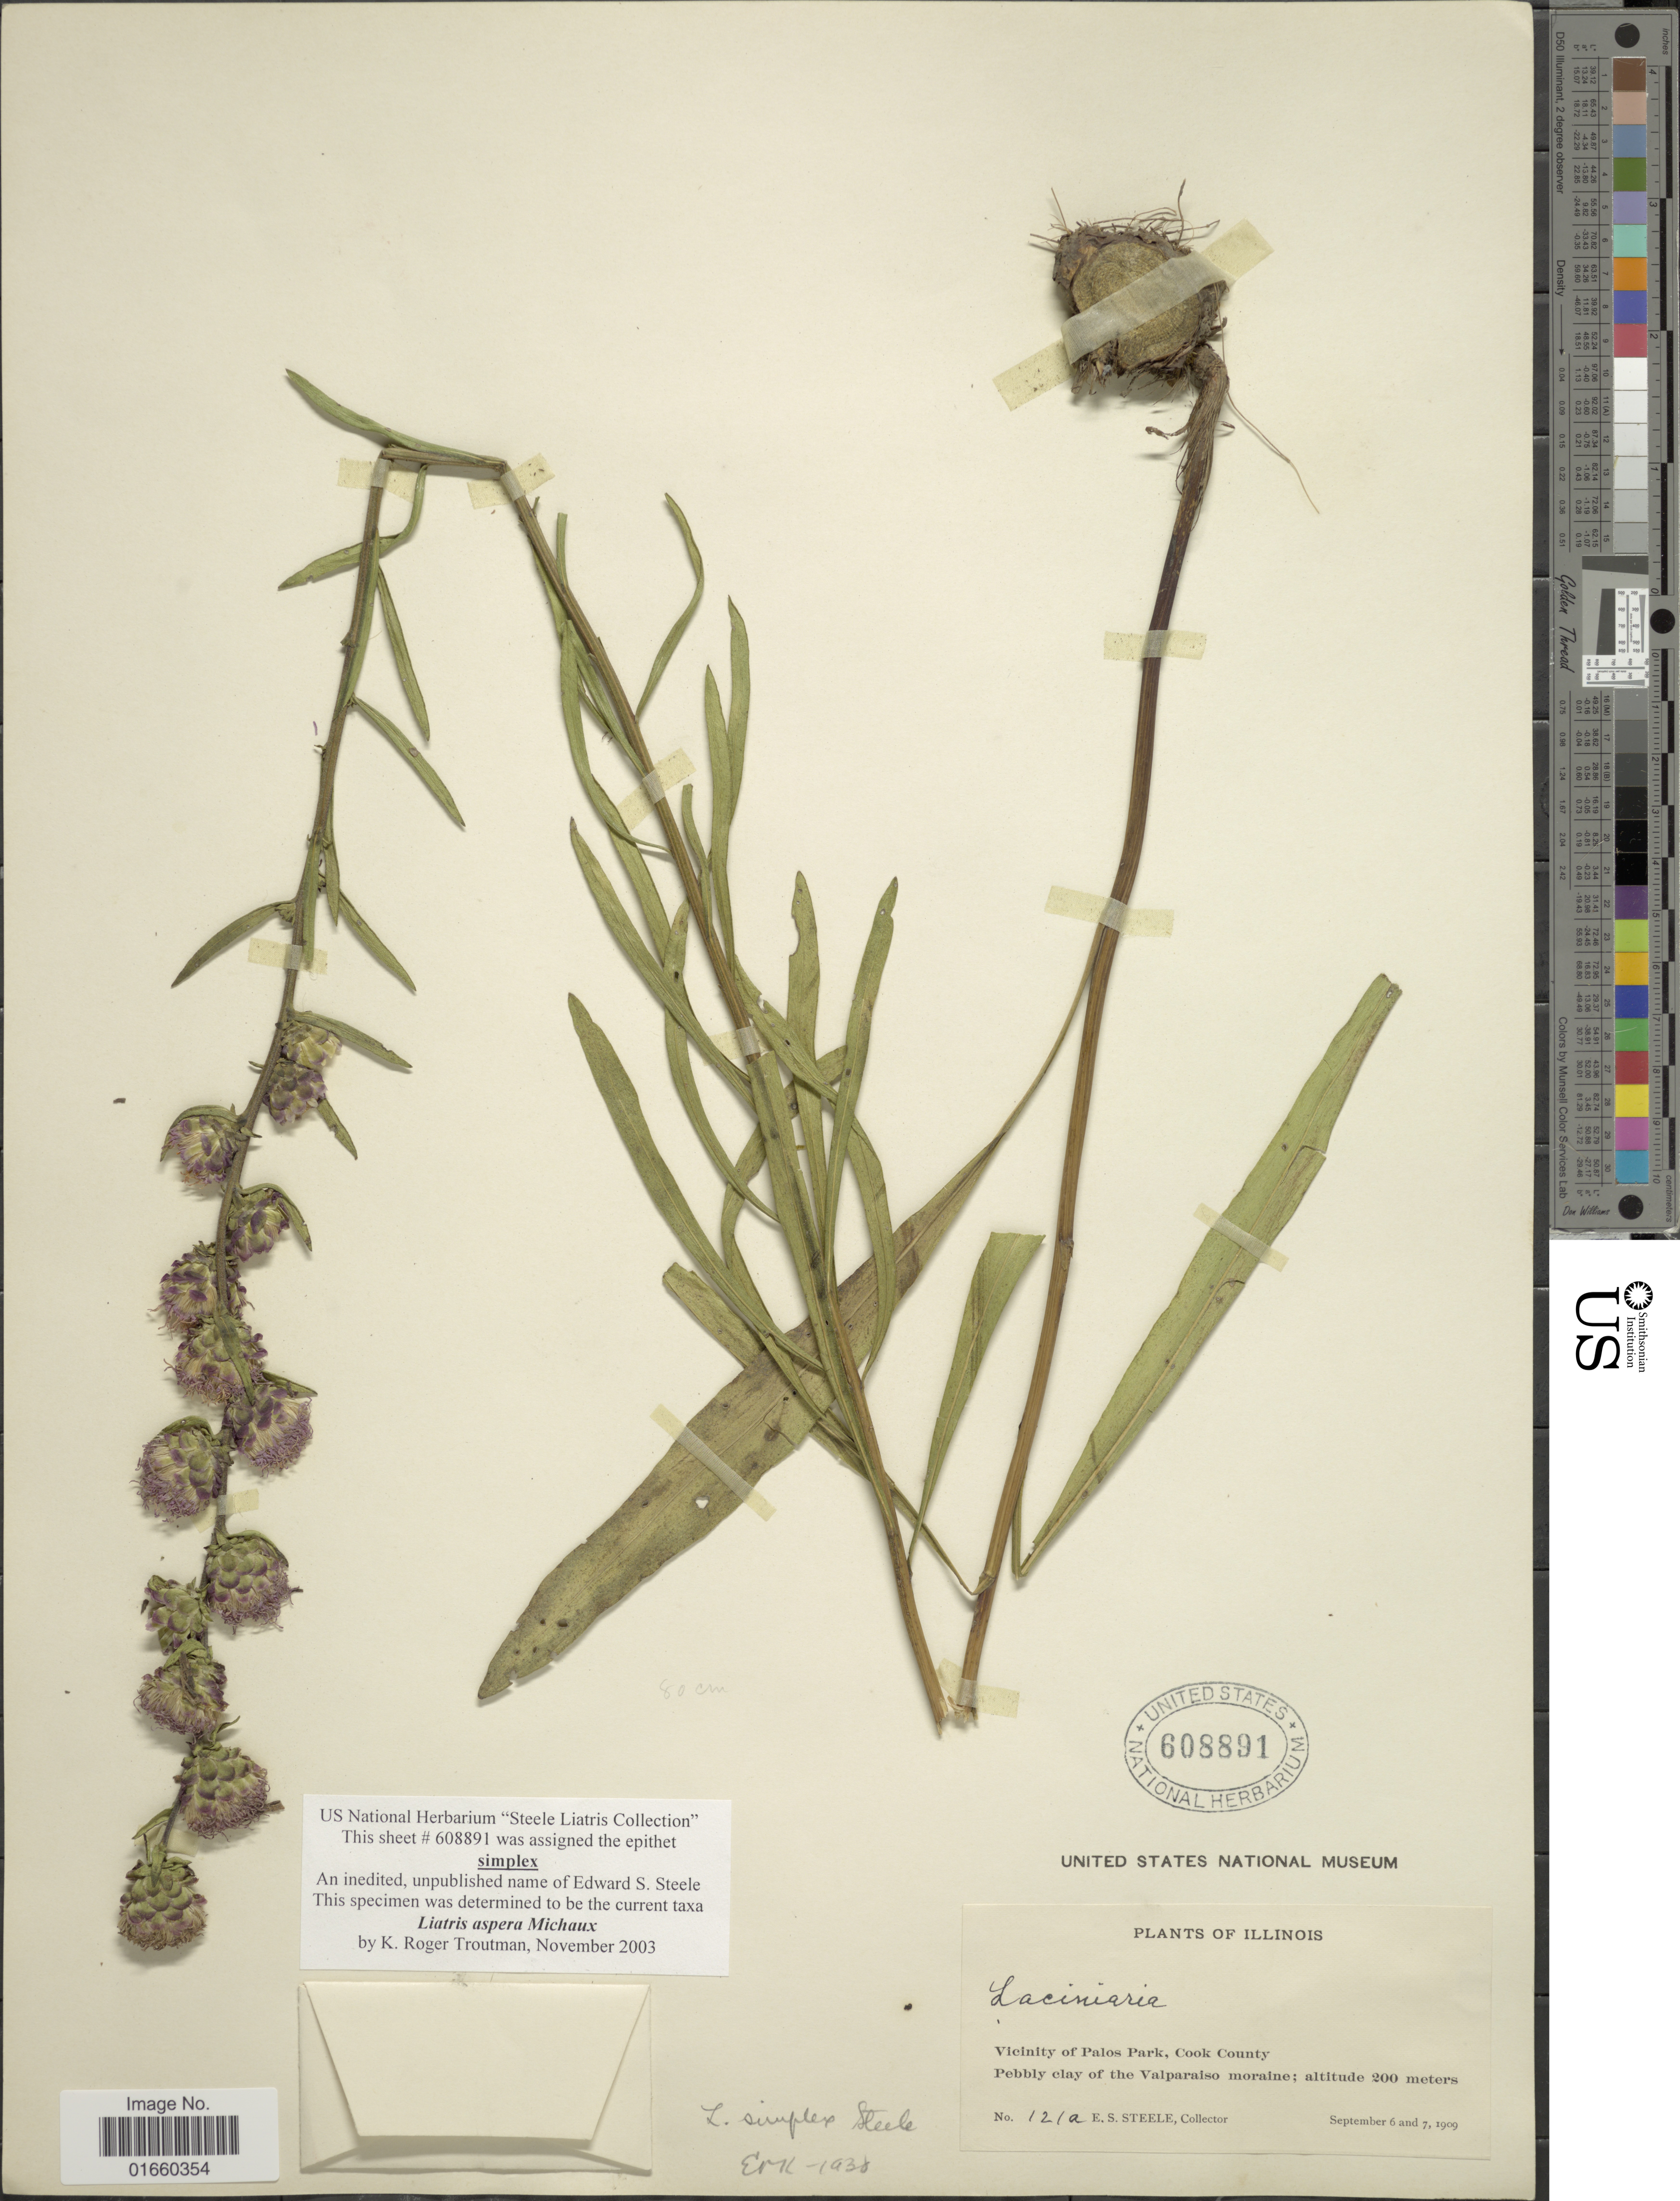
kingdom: Plantae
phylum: Tracheophyta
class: Magnoliopsida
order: Asterales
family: Asteraceae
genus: Liatris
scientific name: Liatris aspera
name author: Michx.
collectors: E. Steele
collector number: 121a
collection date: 1909-09-06/1909-09-07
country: United States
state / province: Illinois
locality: Vicinity of Palos Park, Cook County, Pebbly clay of the Valparaiso moraine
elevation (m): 200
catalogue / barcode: US 608891